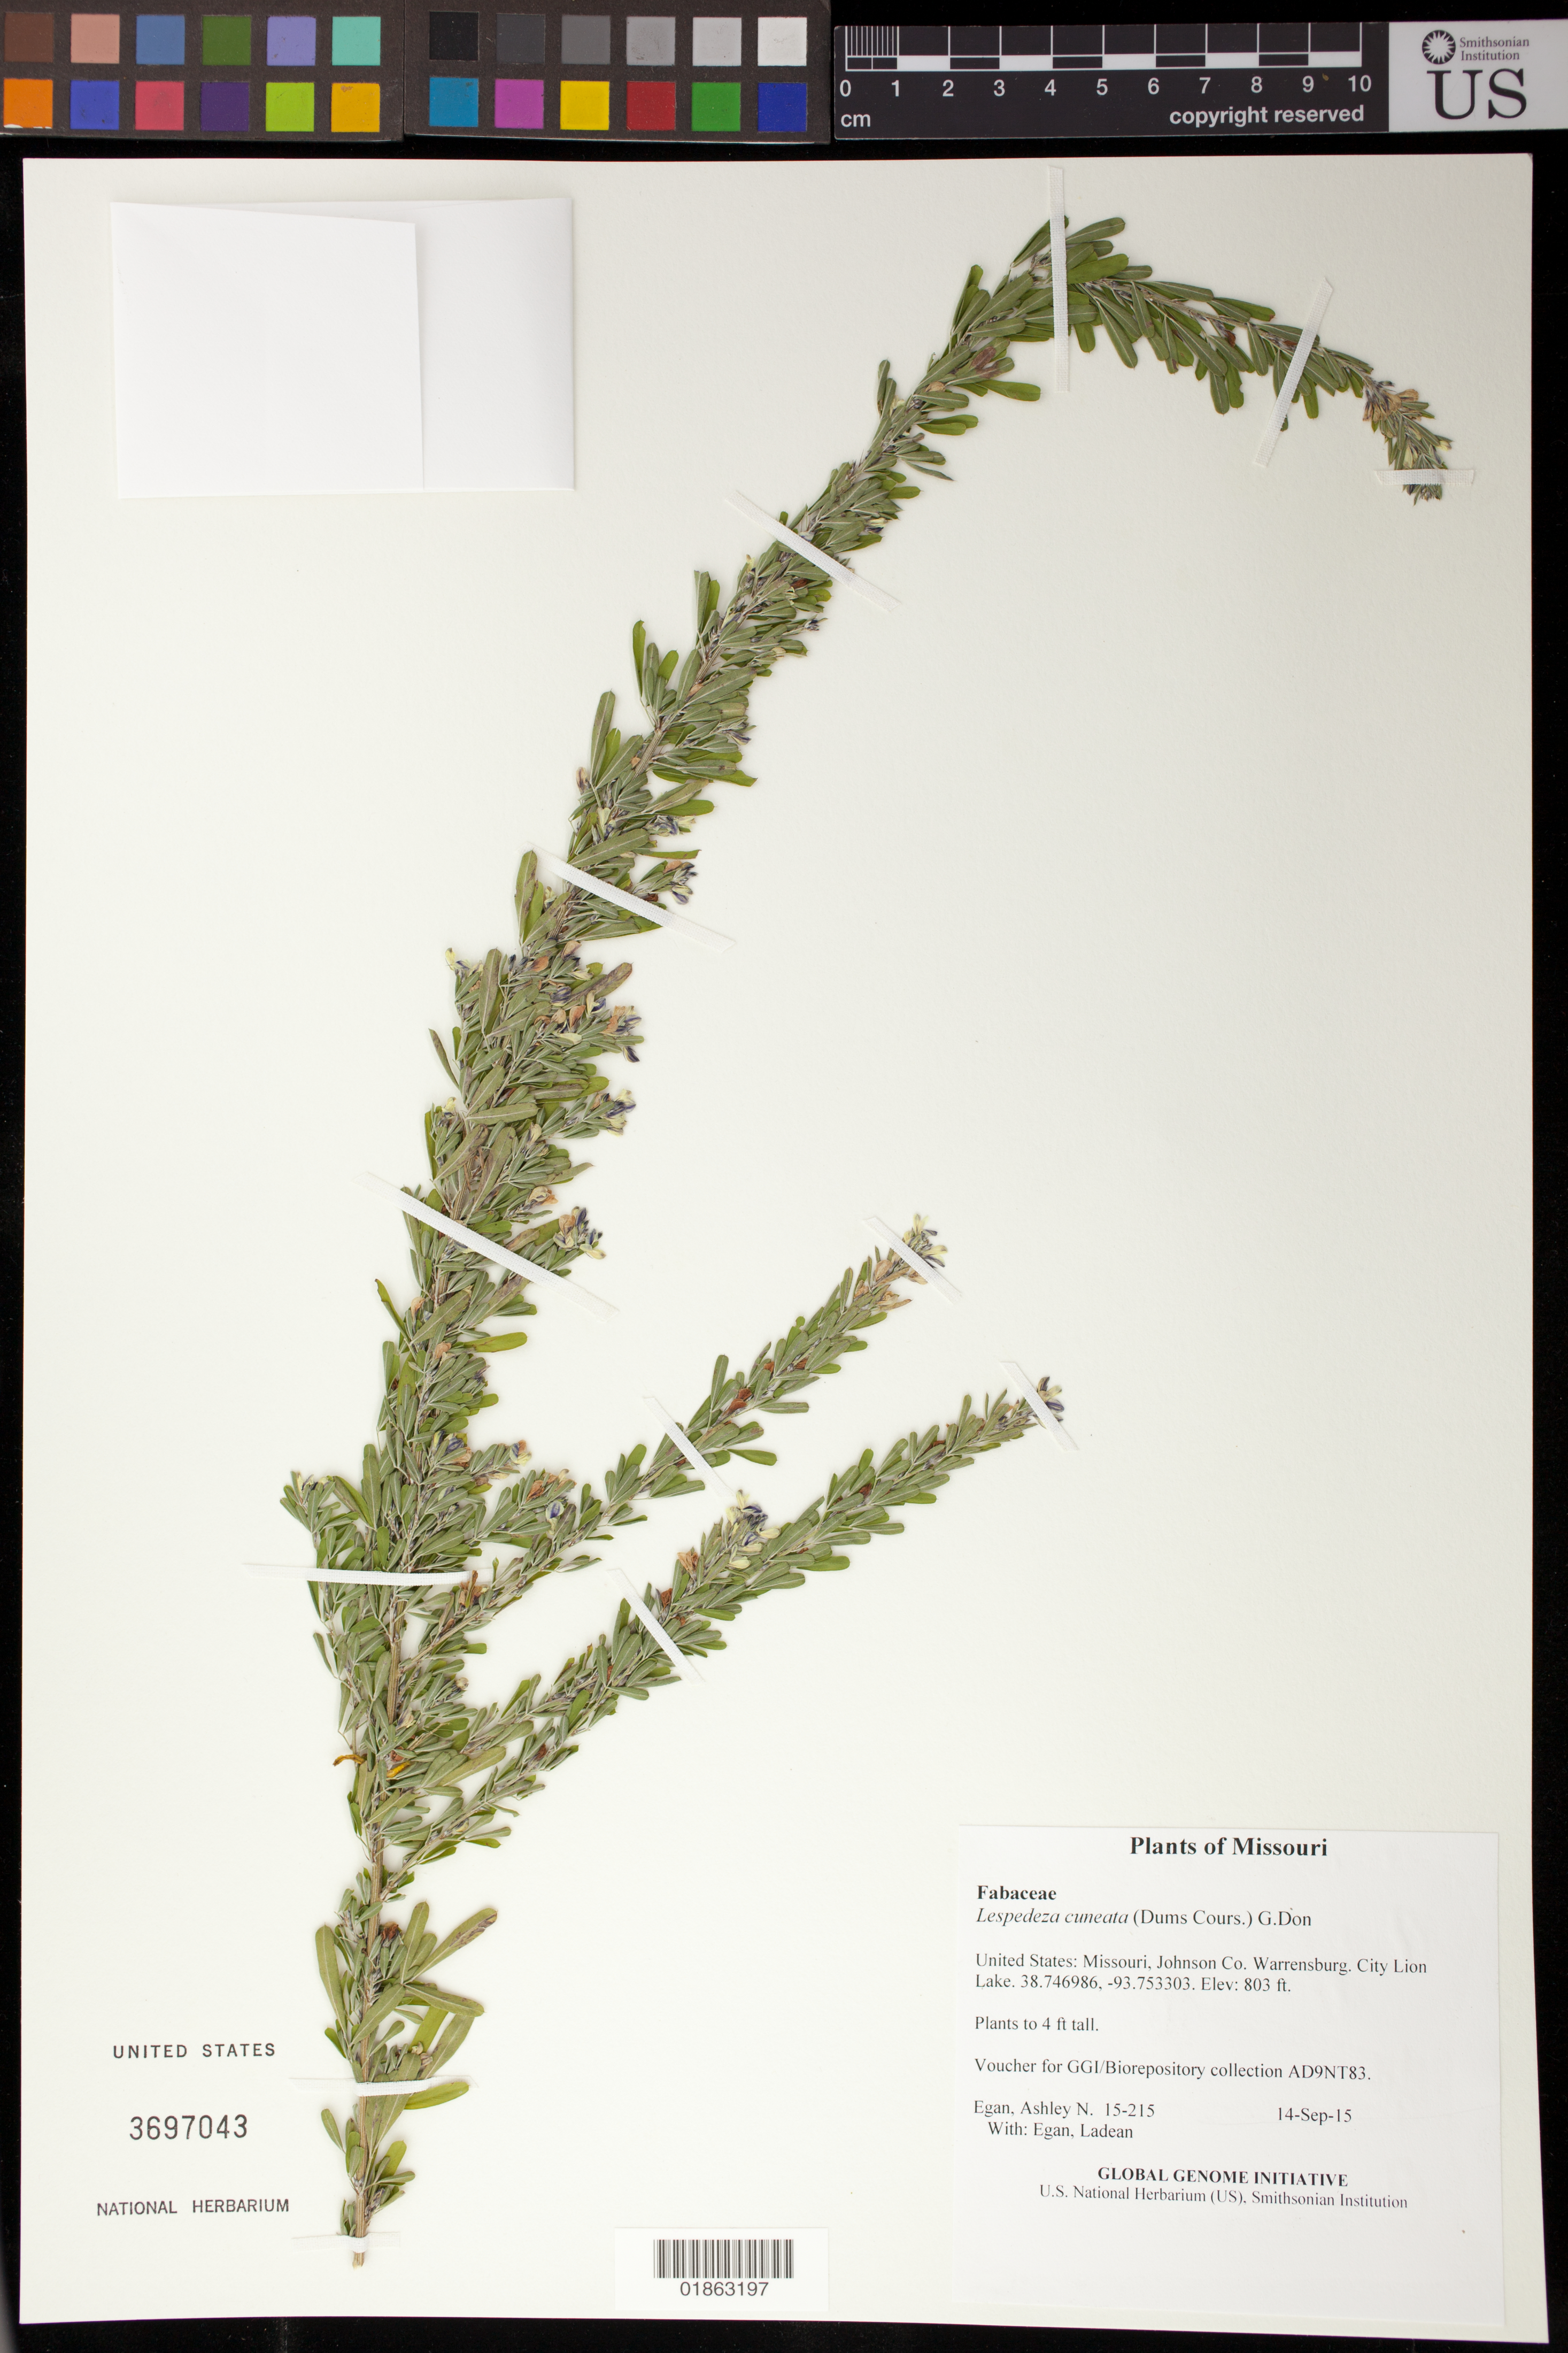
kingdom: Plantae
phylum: Tracheophyta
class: Magnoliopsida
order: Fabales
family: Fabaceae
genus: Lespedeza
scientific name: Lespedeza cuneata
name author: (Dum. Cours.) G. Don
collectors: A. N. Egan & L. Egan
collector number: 15-215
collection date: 2015-09-14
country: United States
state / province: Missouri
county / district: Johnson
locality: Warrensburg. City Lion Lake.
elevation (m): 245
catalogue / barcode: US 3697043